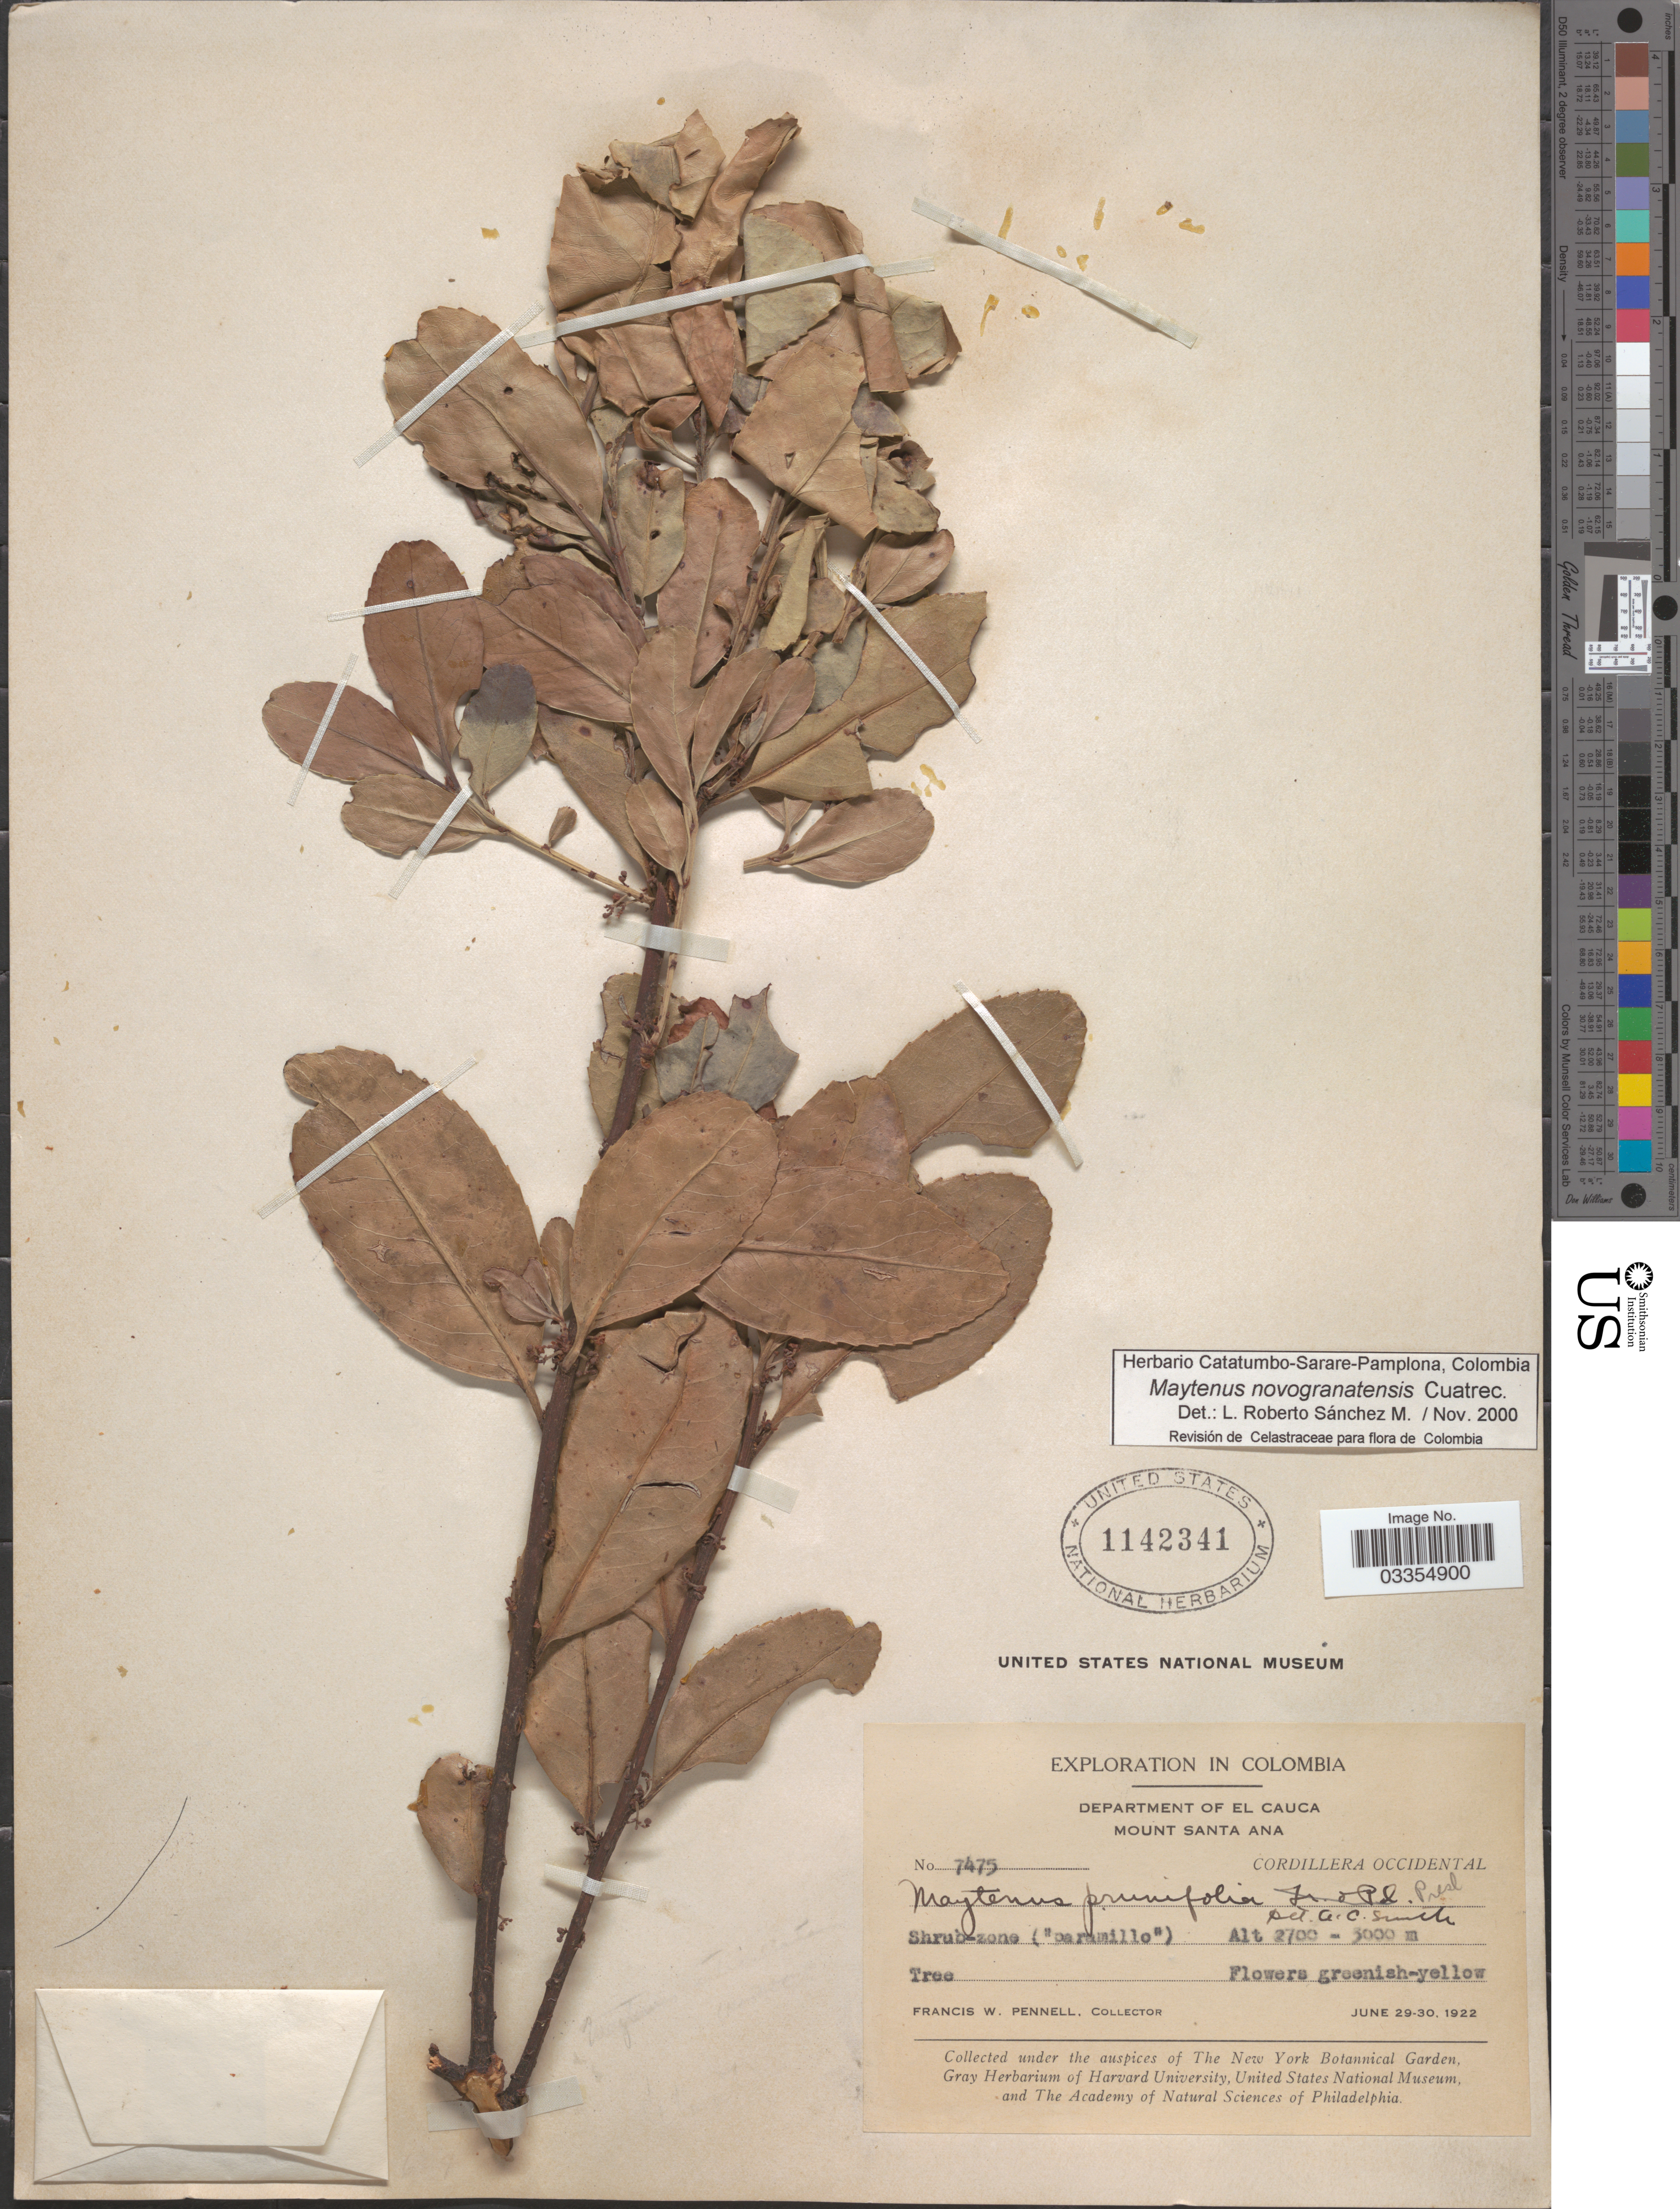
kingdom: Plantae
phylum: Tracheophyta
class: Magnoliopsida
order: Celastrales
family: Celastraceae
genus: Maytenus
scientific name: Maytenus novogranatensis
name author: Cuatrec.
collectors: F. W. Pennell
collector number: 7475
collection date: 1922-06-29/1922-06-30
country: Colombia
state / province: Cauca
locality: Department of El Cauca. Mount Santa Ana. Cordillera Occidental. Shrub-zone ("paramillo") [unsure placement].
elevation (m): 2700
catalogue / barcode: US 1142341